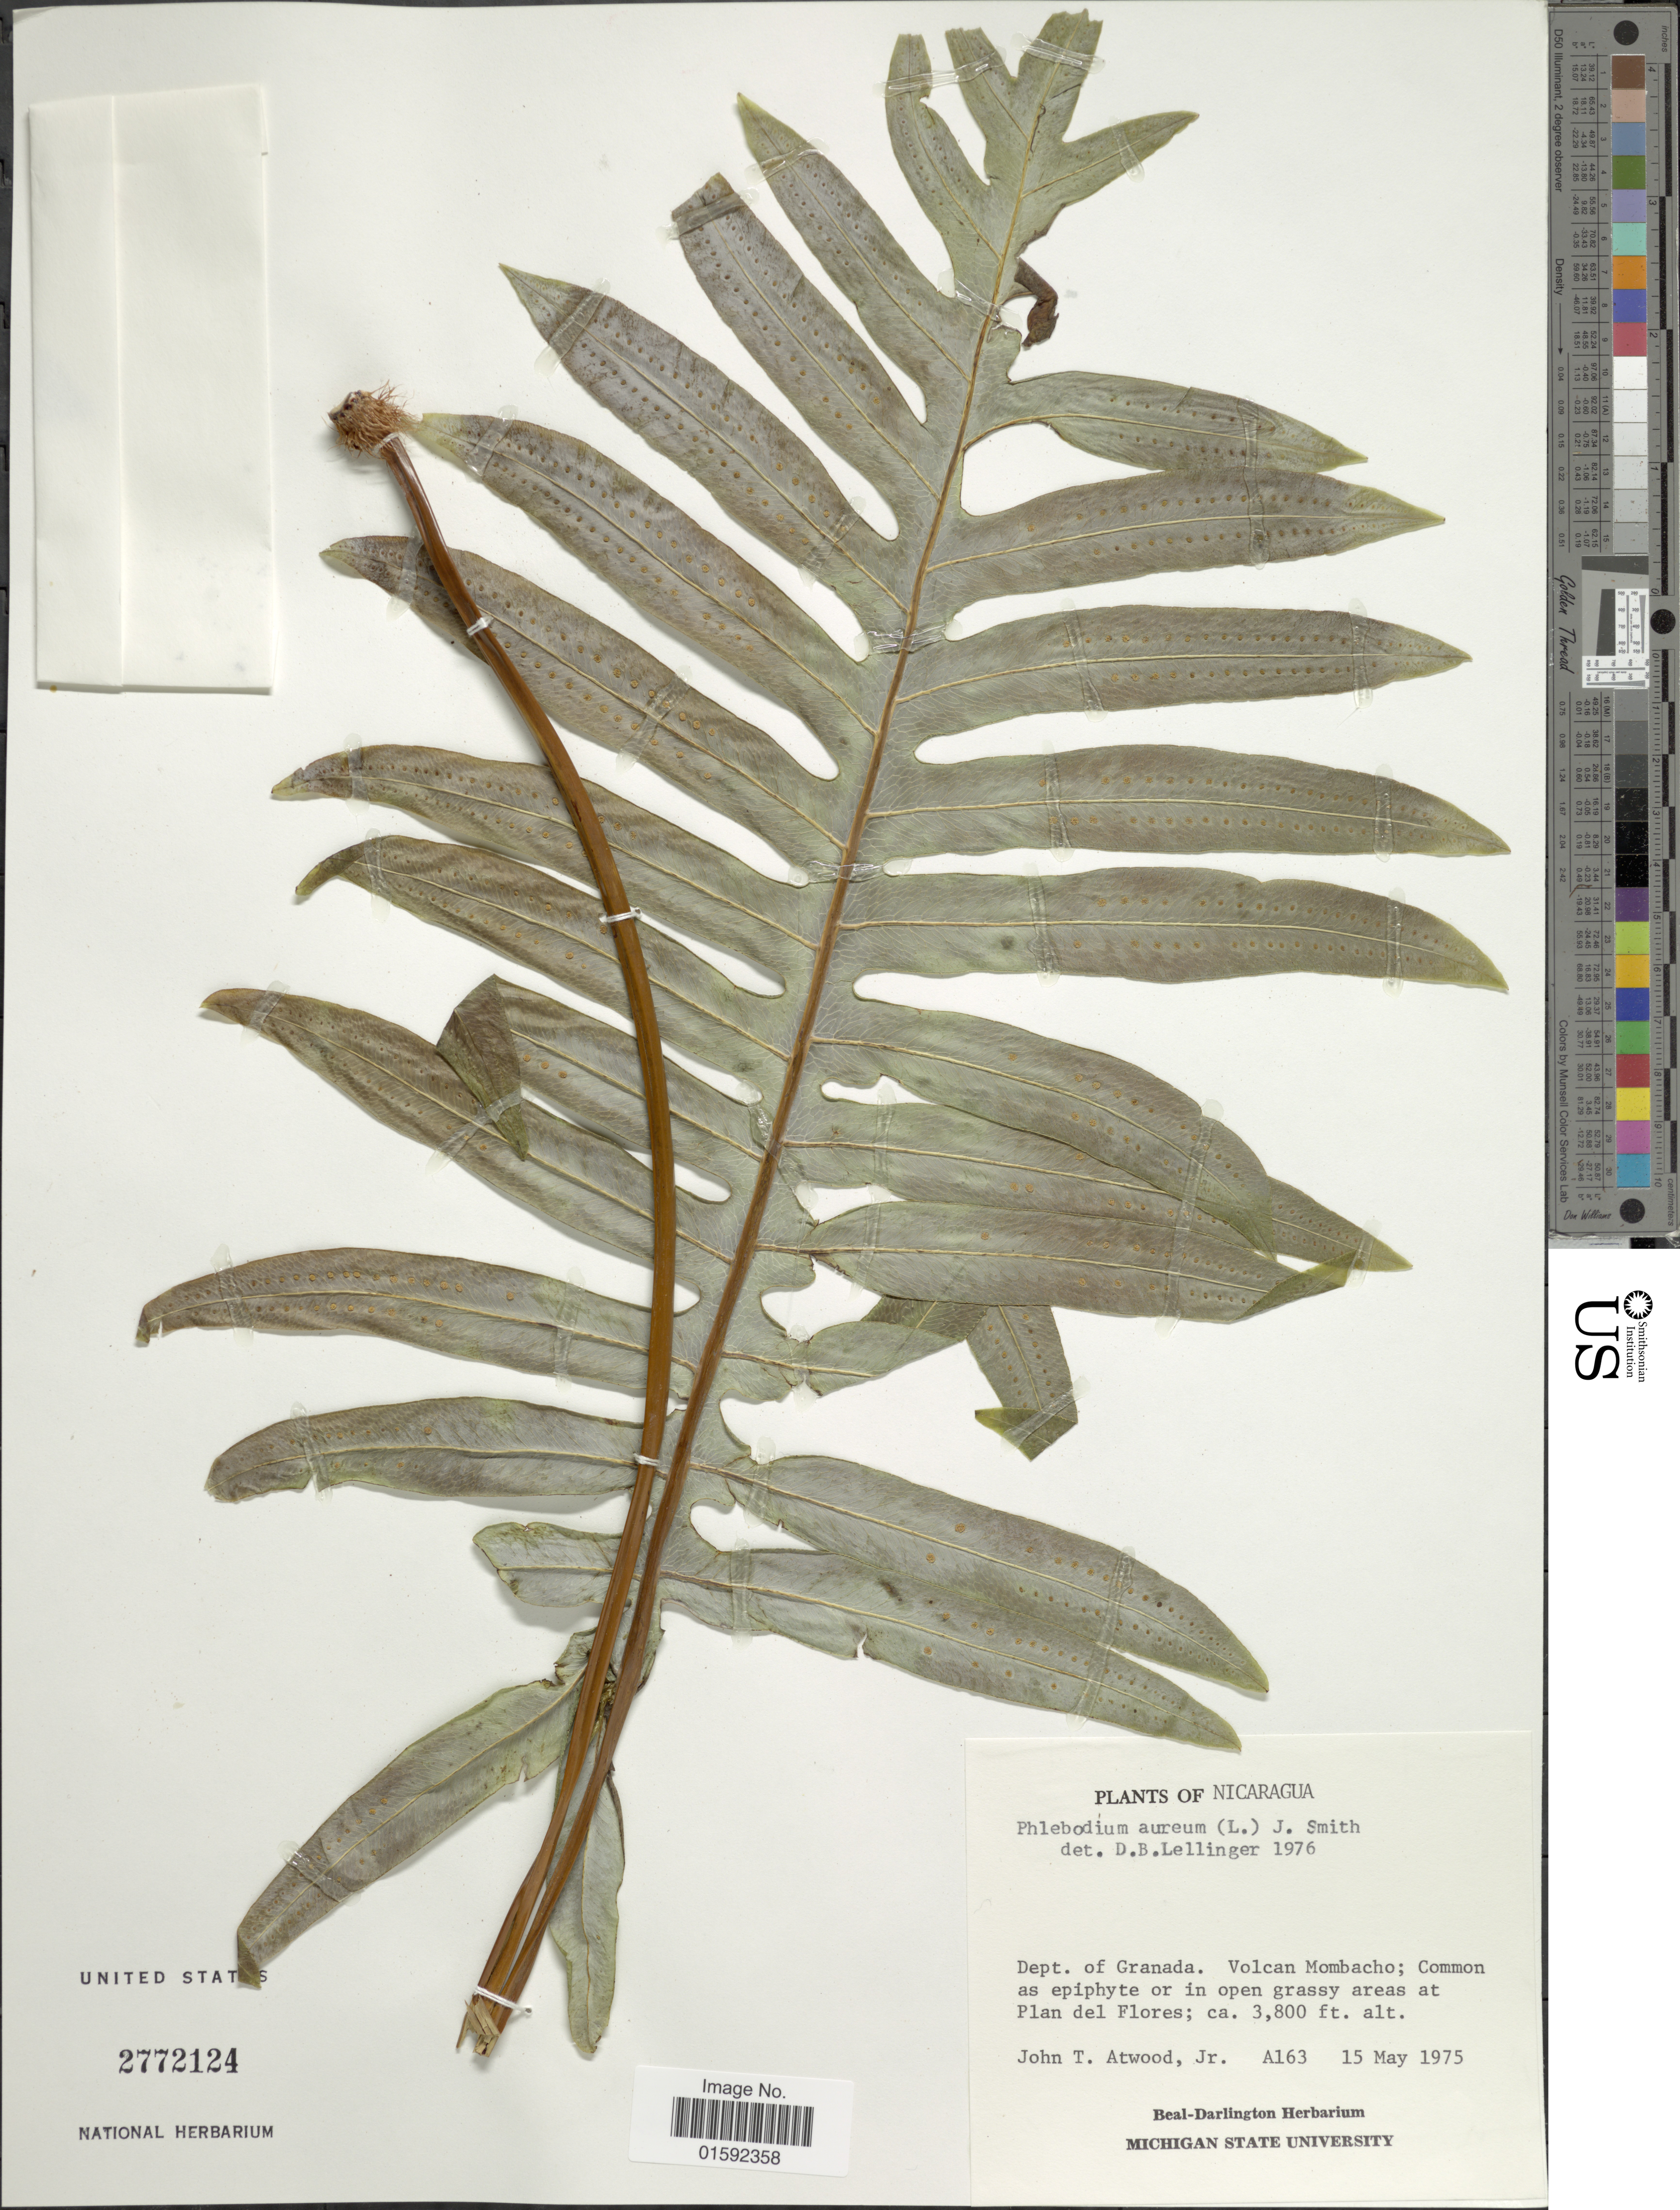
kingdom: Plantae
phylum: Tracheophyta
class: Polypodiopsida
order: Polypodiales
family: Polypodiaceae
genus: Phlebodium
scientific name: Phlebodium pseudoaureum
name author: (Cav.) Lellinger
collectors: J. T. Atwood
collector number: A163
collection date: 1975-05-15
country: Nicaragua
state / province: Granada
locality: Nicaragua, Dept. of Granada. Volcan Mombacho: in open grassy areas at Plan del Flores.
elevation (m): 1158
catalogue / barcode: US 2772124